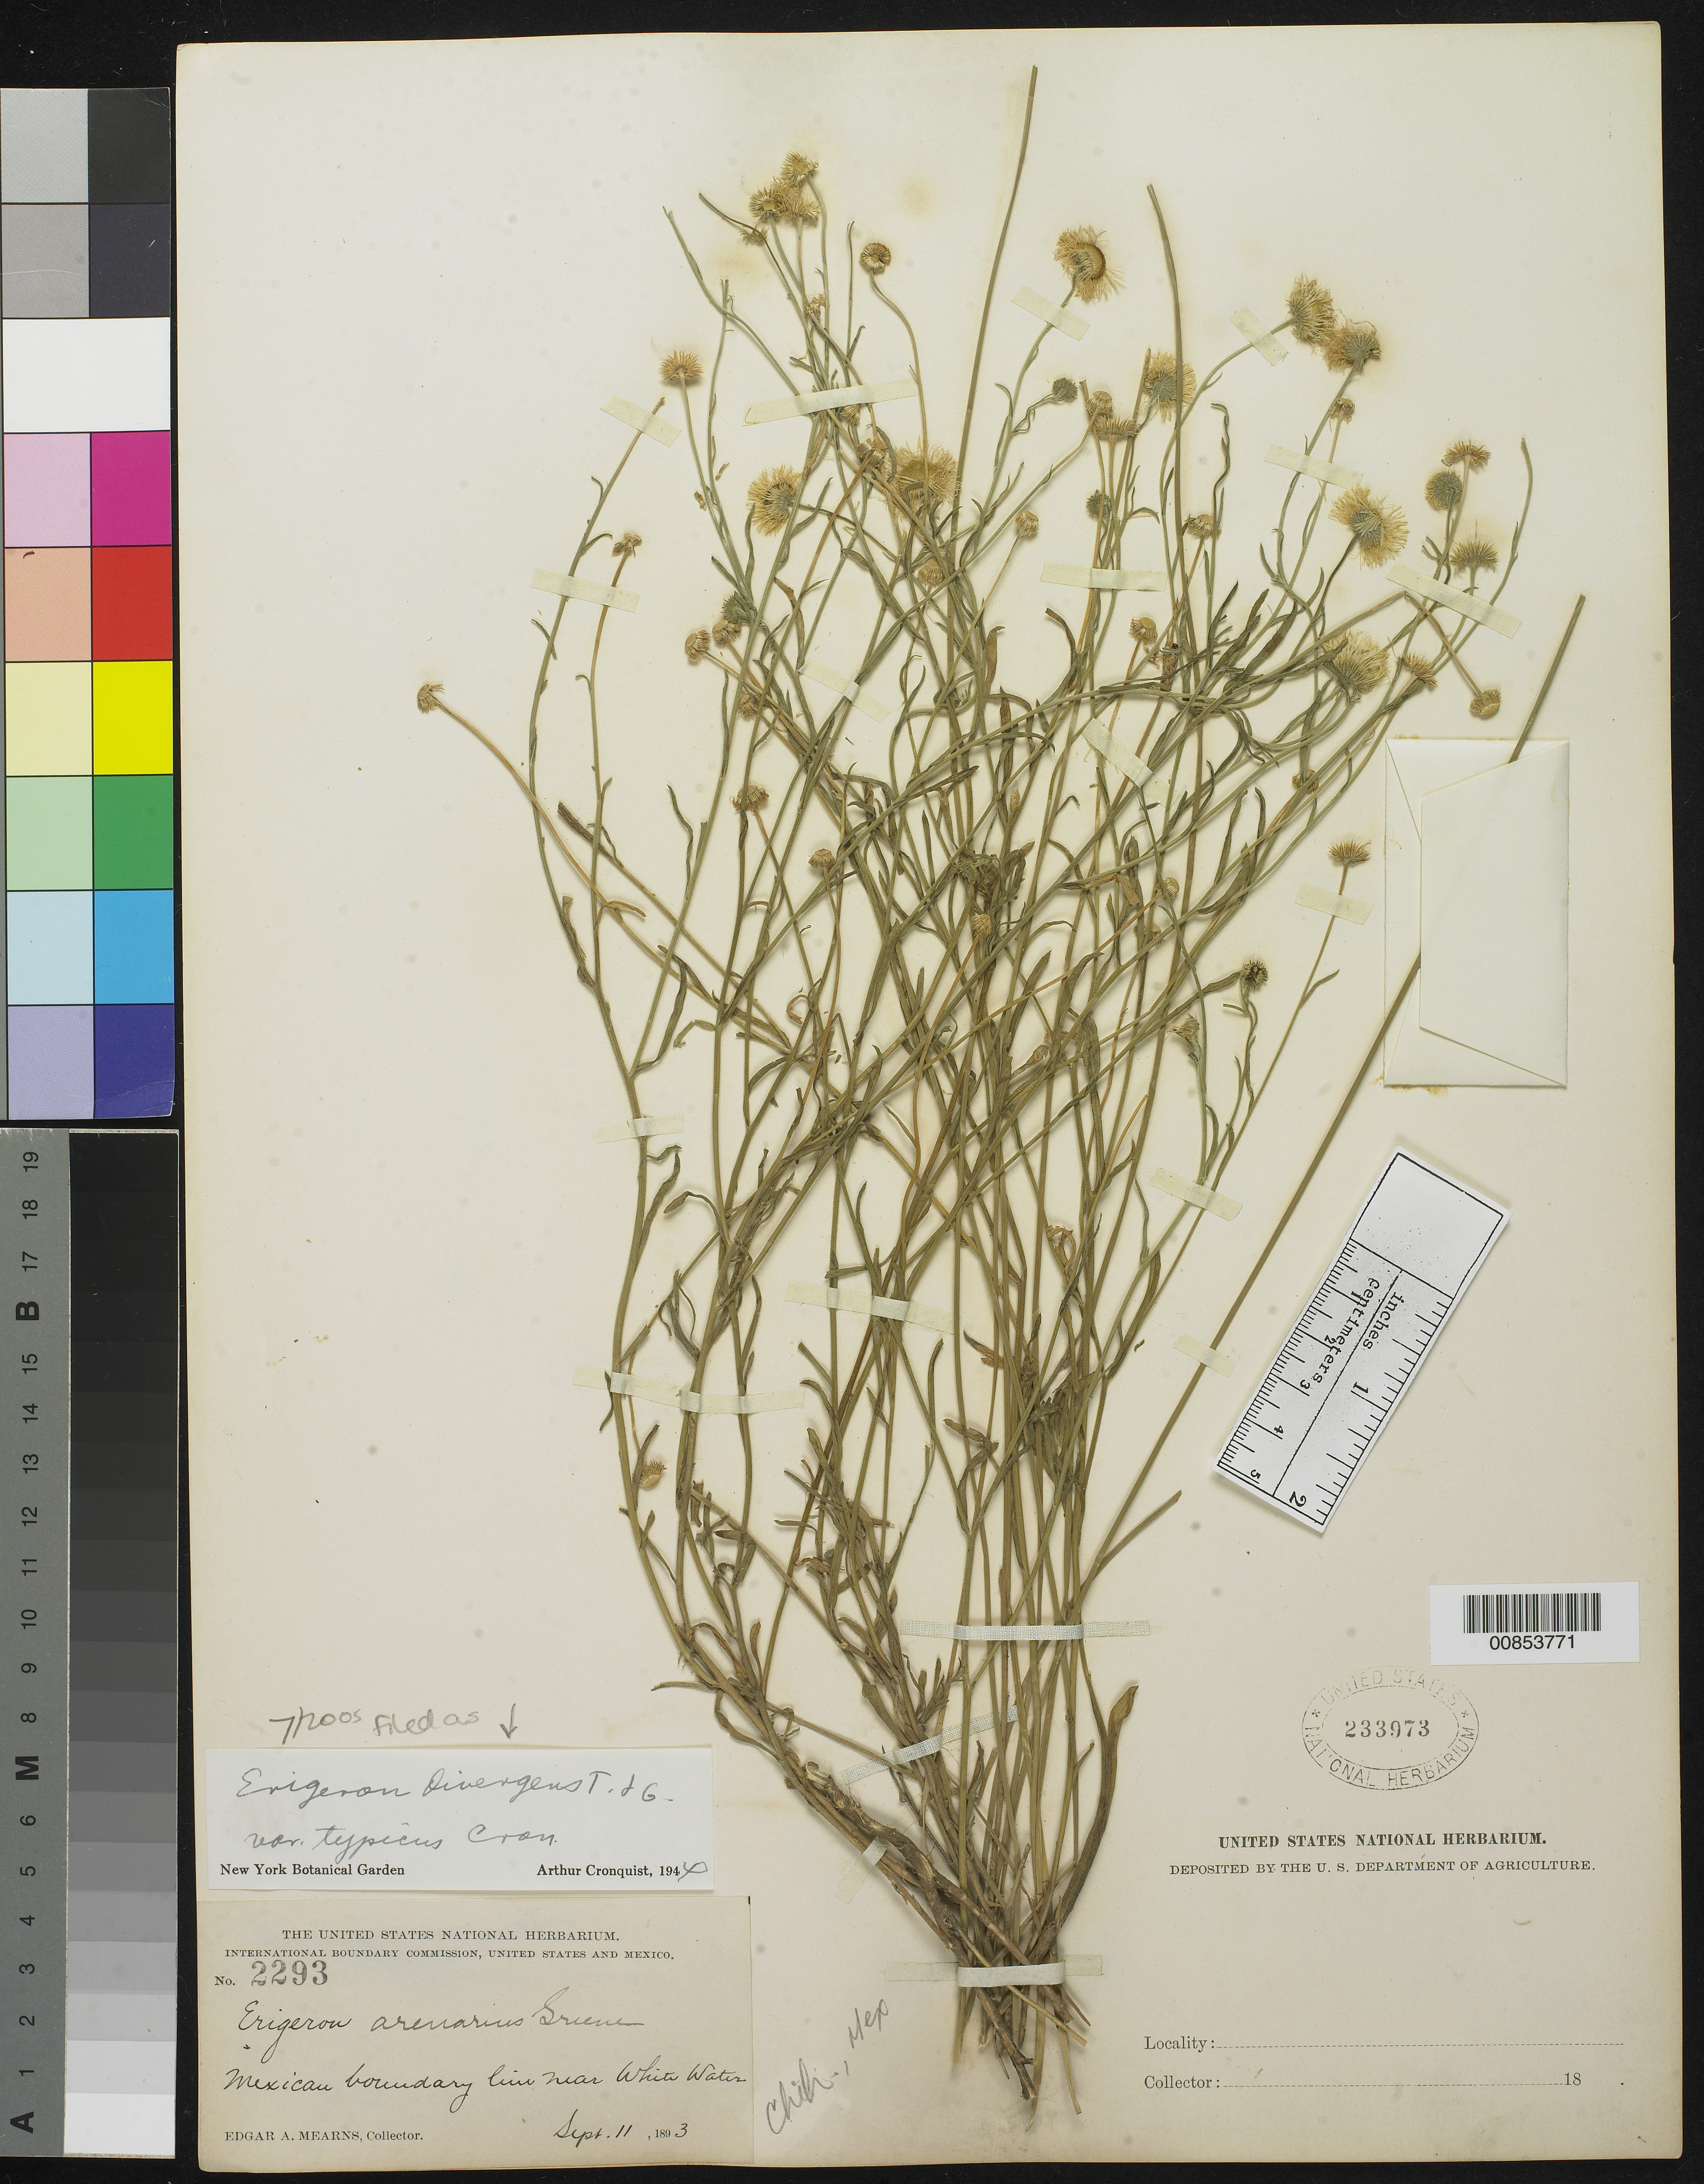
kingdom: Plantae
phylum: Tracheophyta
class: Magnoliopsida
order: Asterales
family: Asteraceae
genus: Erigeron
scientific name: Erigeron divergens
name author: Torr. & A. Gray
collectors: E. A. Mearns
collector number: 2293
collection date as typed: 11 Sep 1893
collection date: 1893-09-11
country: Mexico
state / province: Chihuahua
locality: Mexican boundary line, near White Water.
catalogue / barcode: US 233973